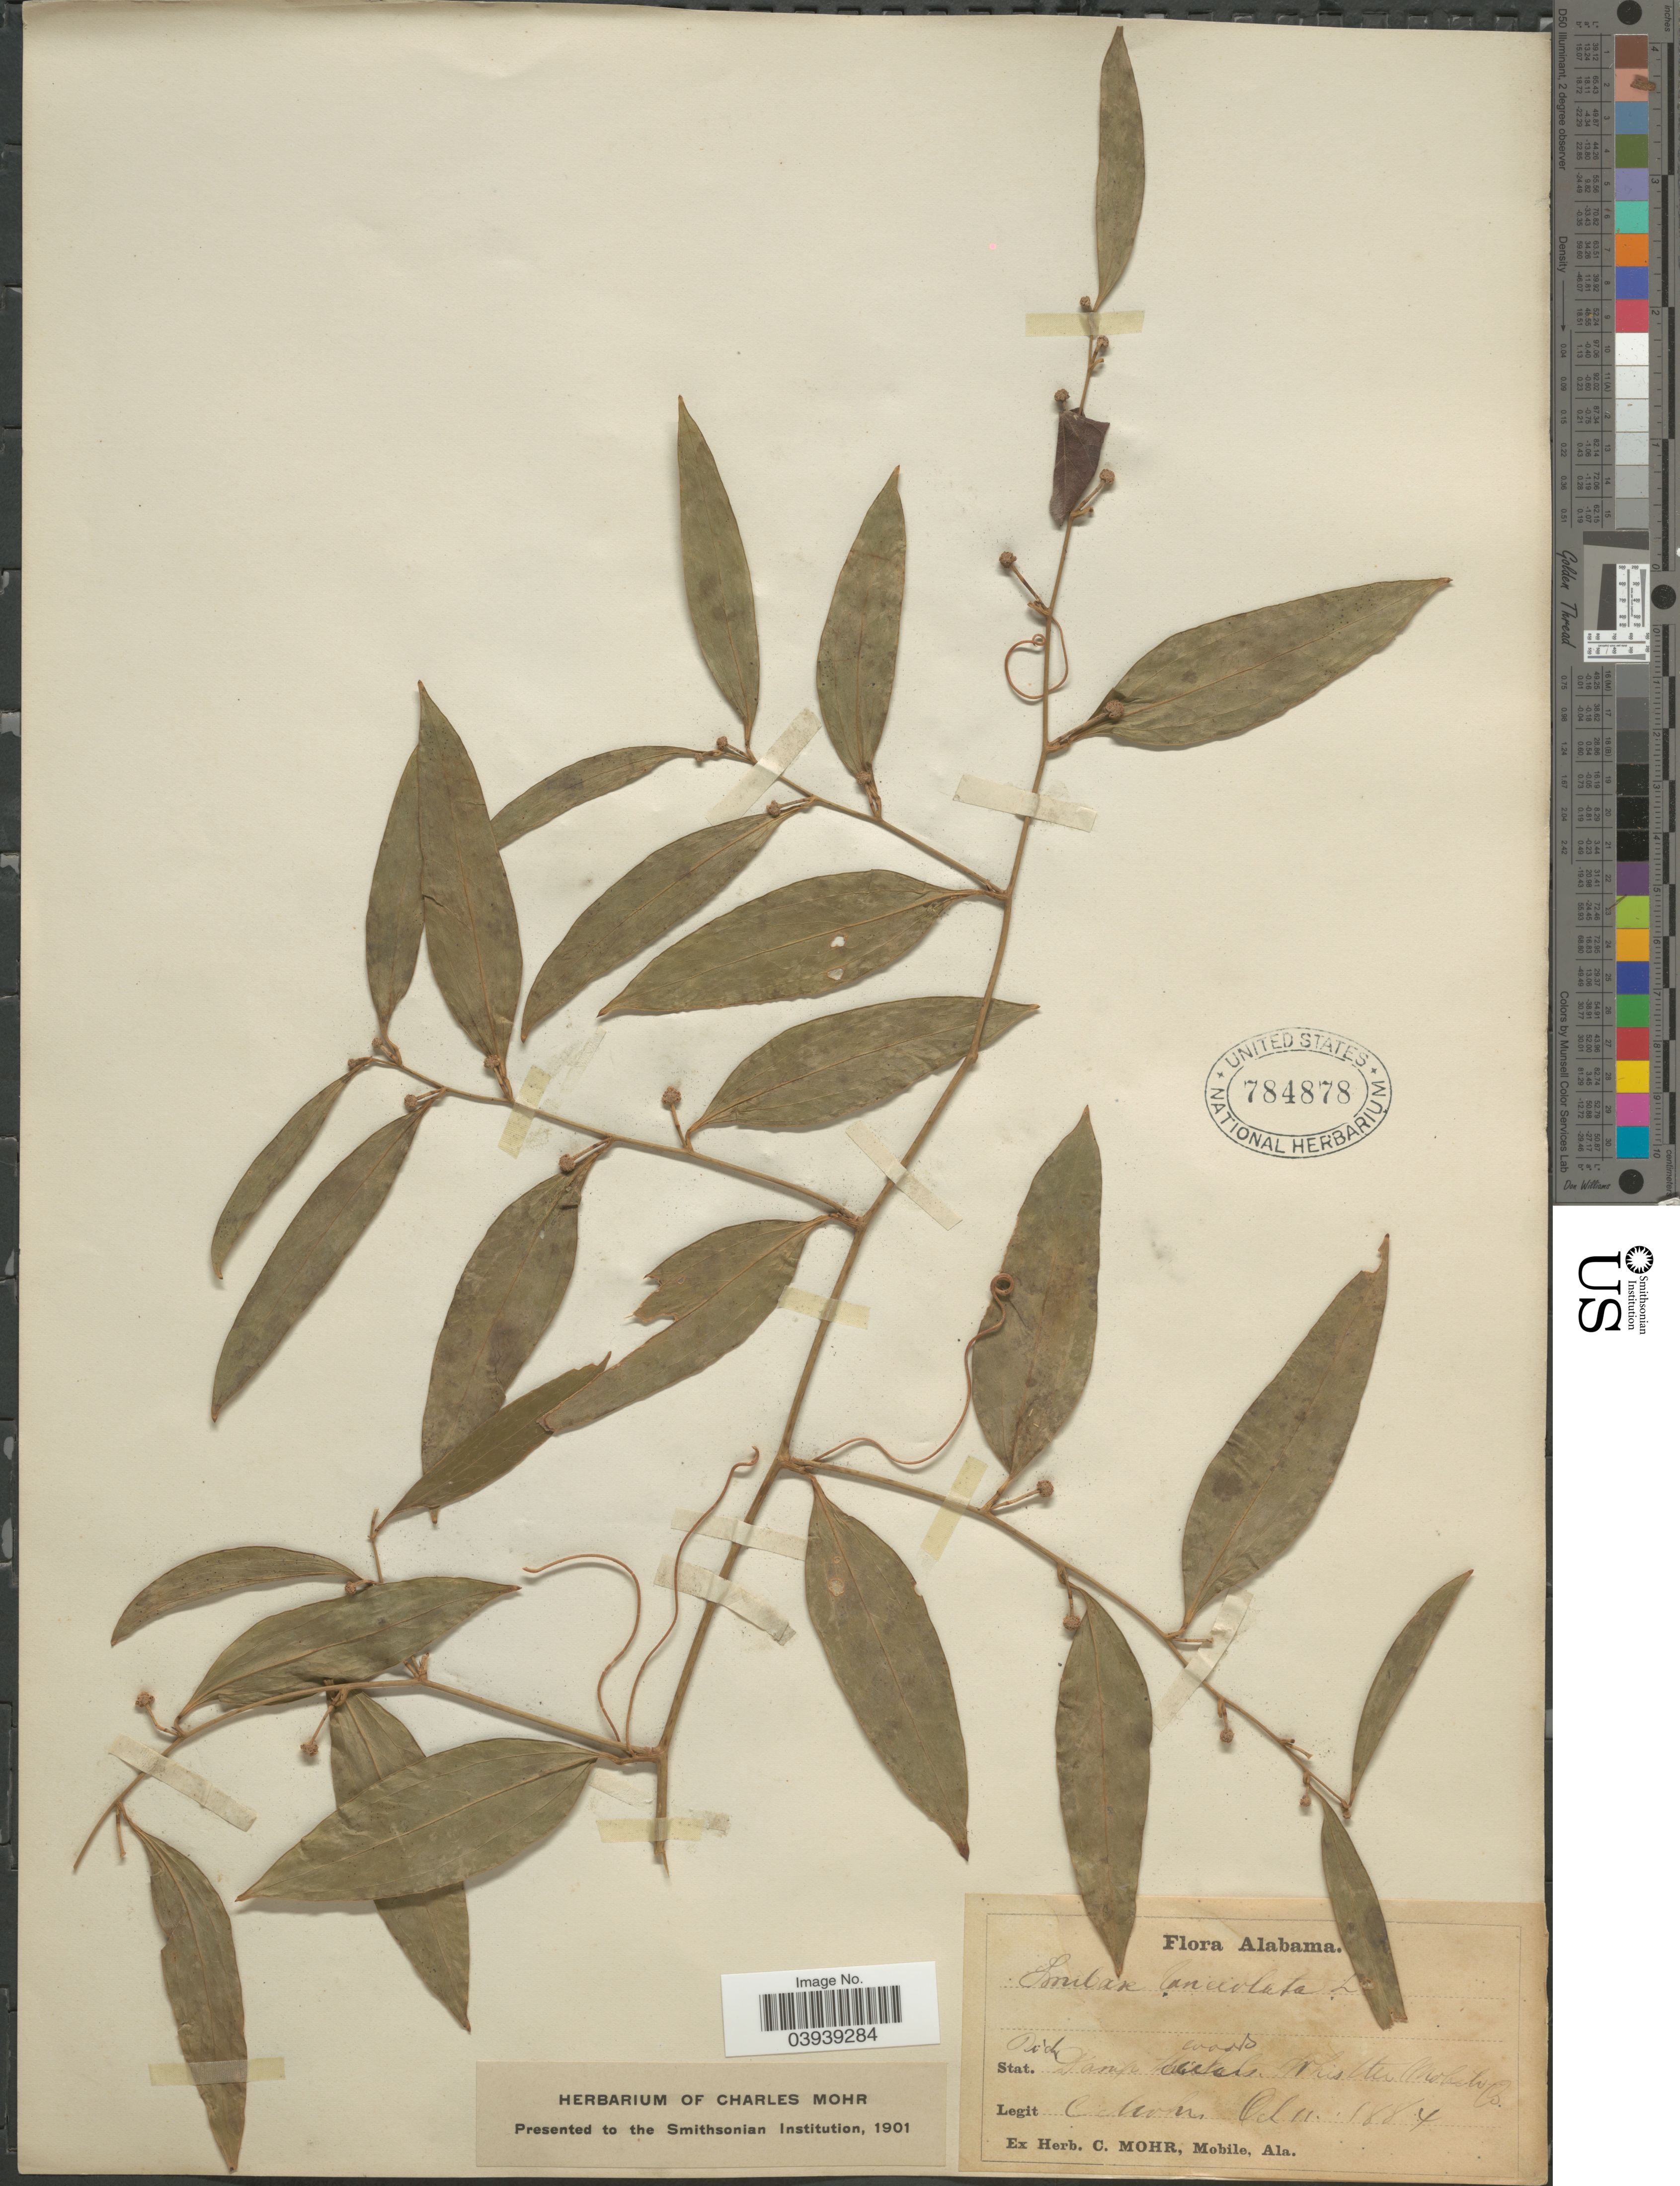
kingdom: Plantae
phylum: Tracheophyta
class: Liliopsida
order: Liliales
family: Smilacaceae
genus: Smilax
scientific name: Smilax smallii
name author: Morong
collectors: Mohr, C. T. (herbarium)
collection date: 1884-10-11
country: United States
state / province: Alabama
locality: Stat. Rich Damp woods. Whistler Mobile Co.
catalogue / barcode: US 784878